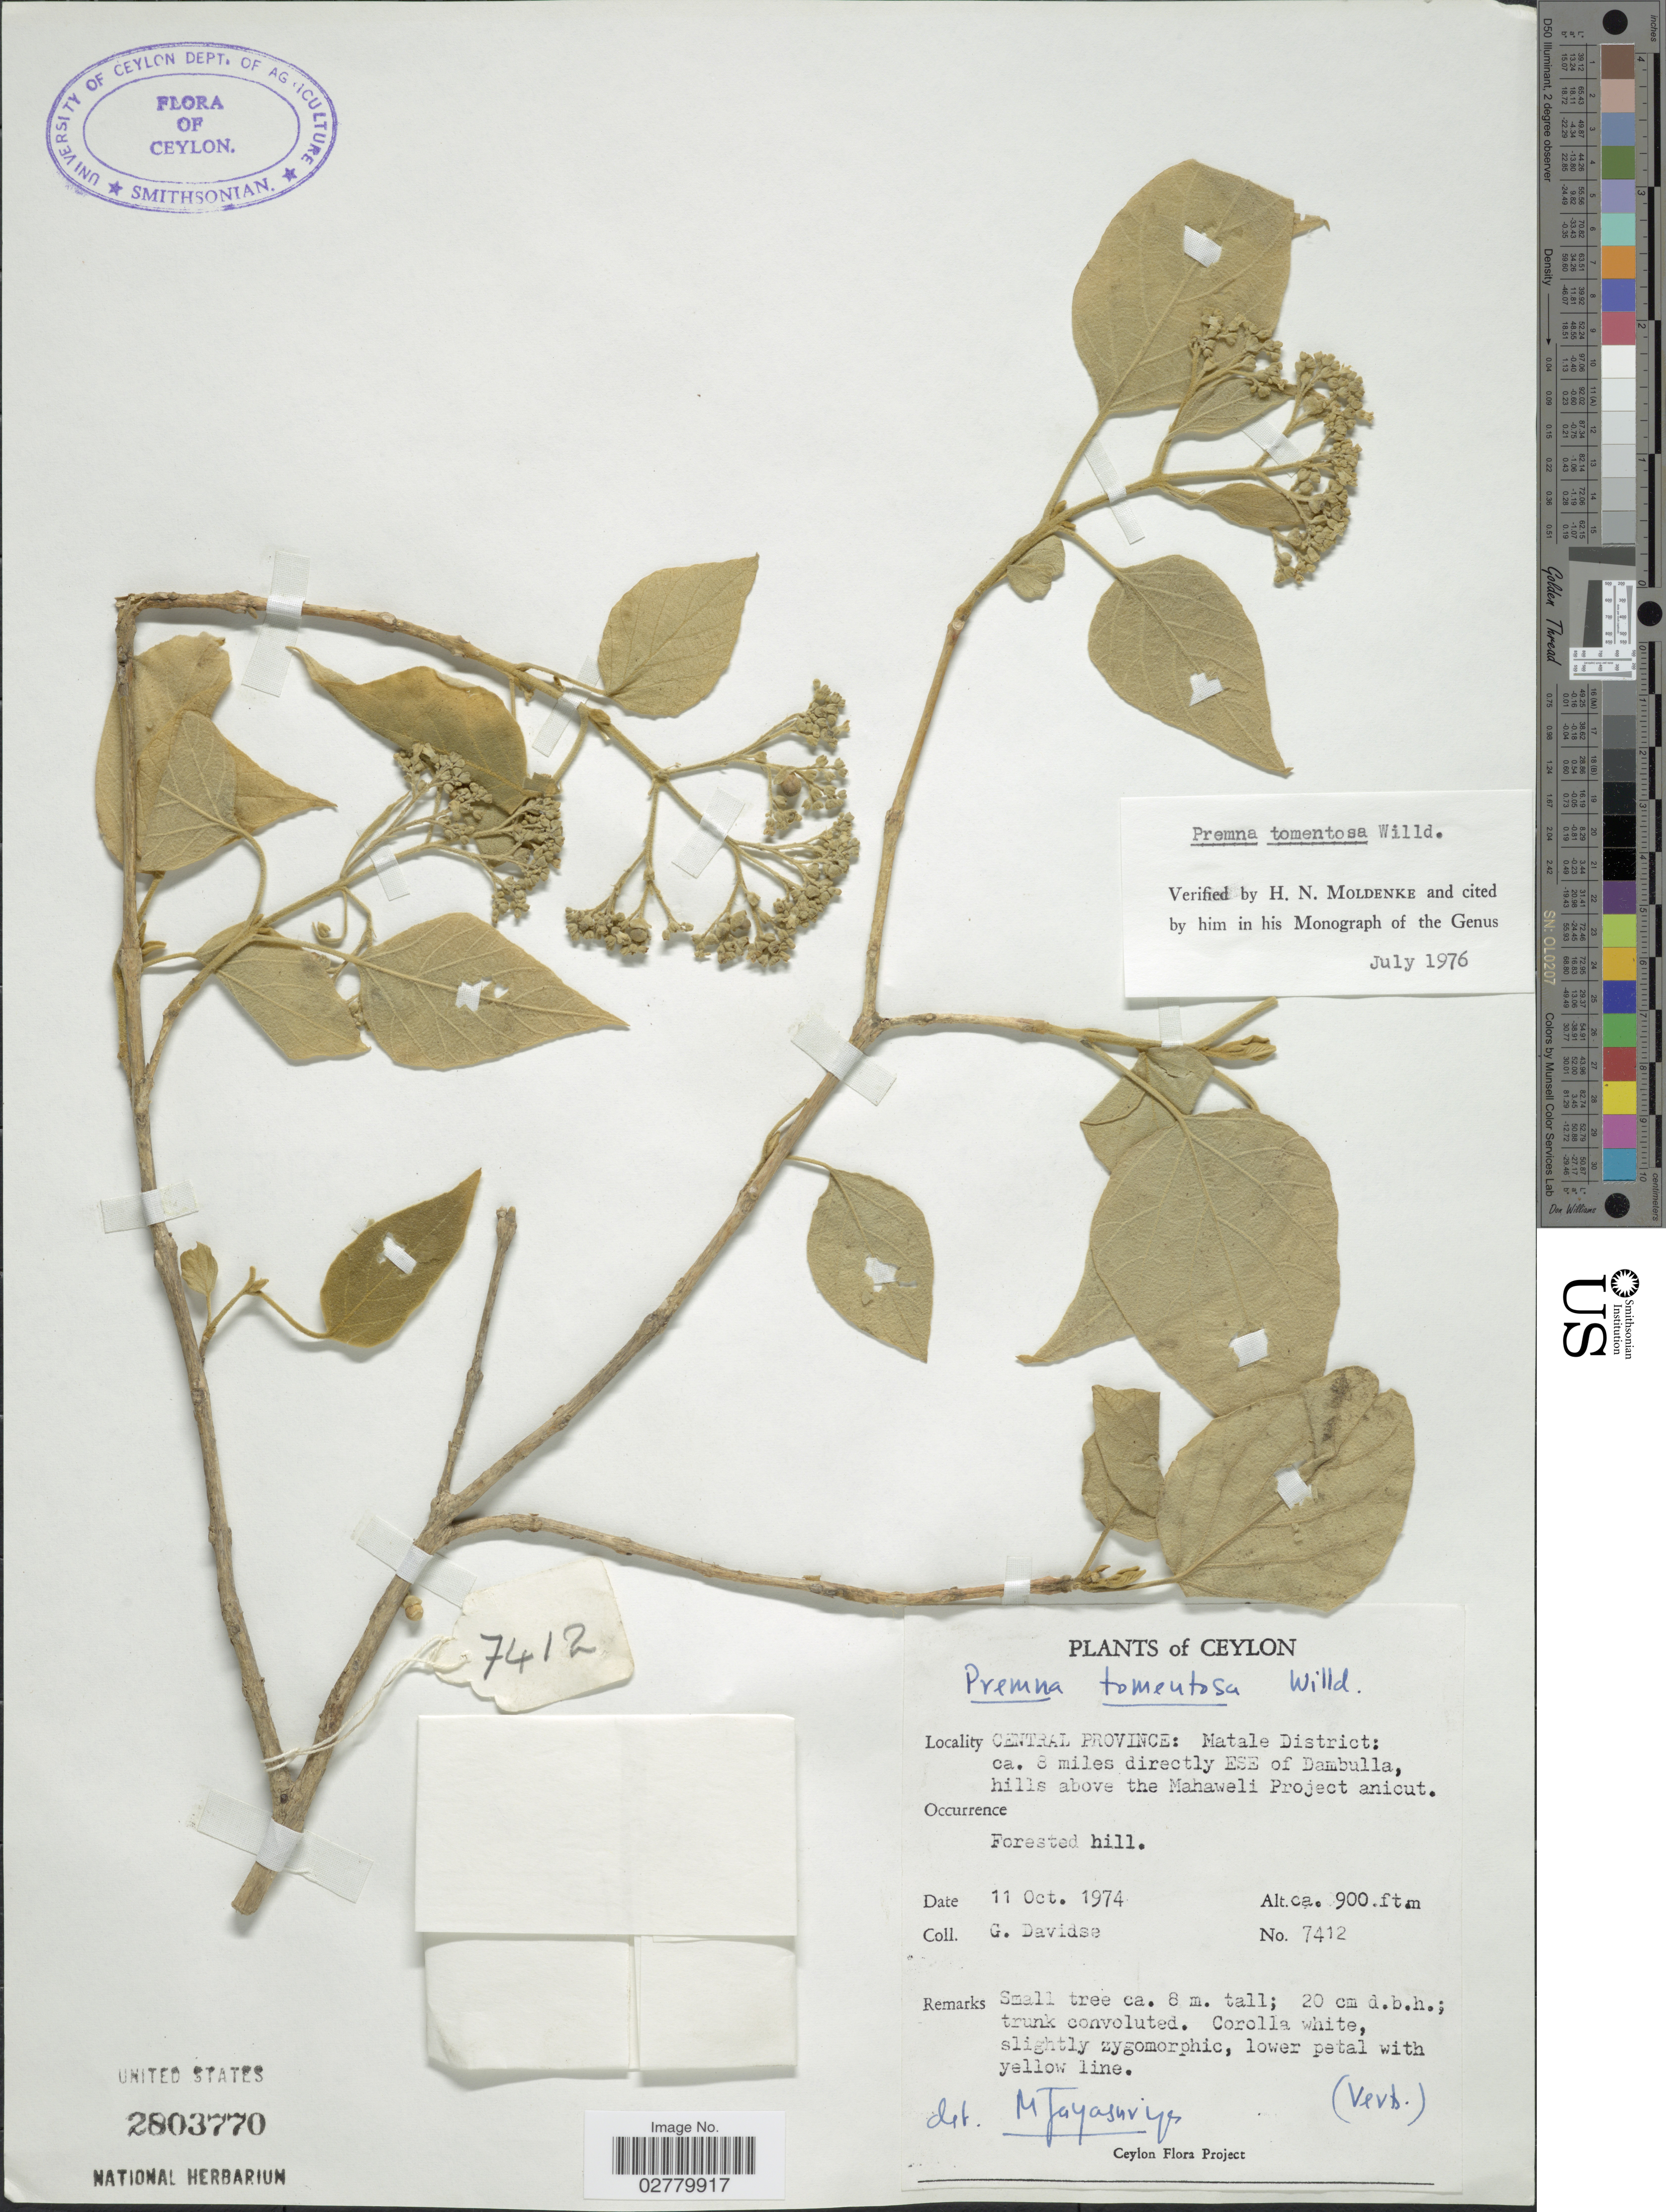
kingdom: Plantae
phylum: Tracheophyta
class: Magnoliopsida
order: Lamiales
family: Lamiaceae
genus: Premna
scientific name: Premna tomentosa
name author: Willd.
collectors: G. Davidse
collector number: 7412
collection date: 1974-10-11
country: Sri Lanka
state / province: Central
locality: Ceylon. Matale District: ca. 8 miles directly ESE of Dambulla, hills above the Mahaweli Project anicut.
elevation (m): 274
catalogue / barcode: US 2803770